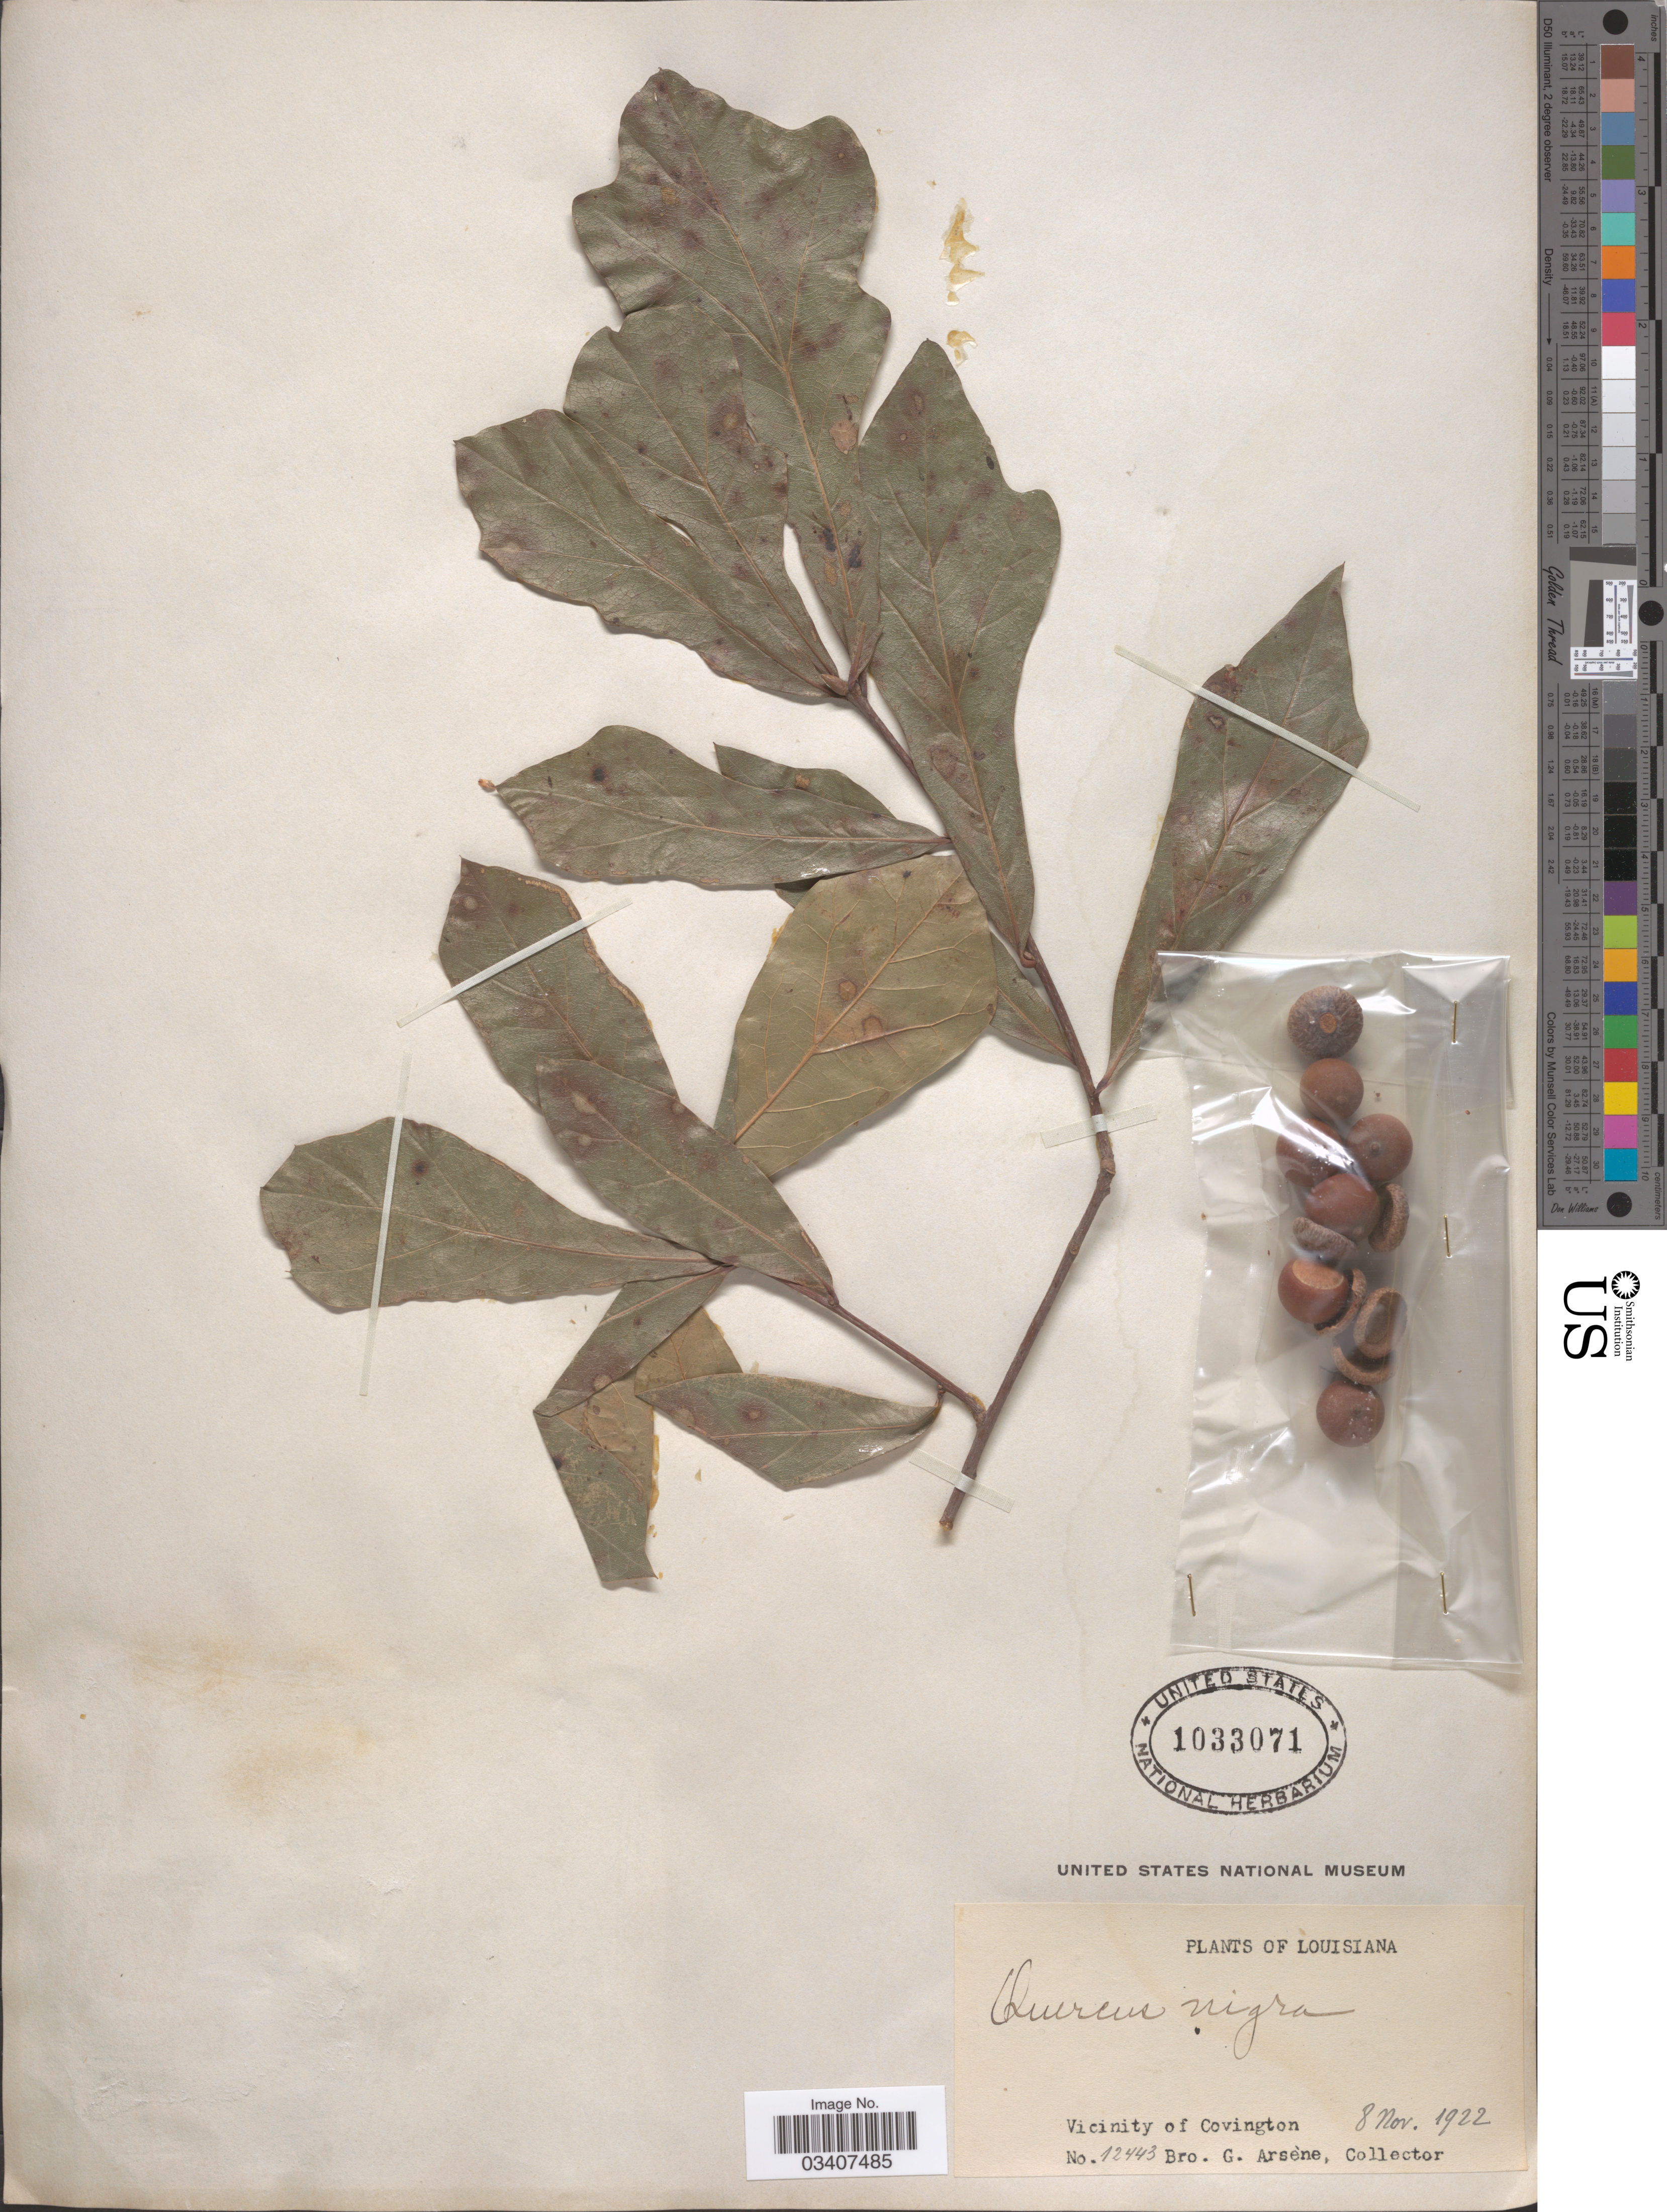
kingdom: Plantae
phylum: Tracheophyta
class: Magnoliopsida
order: Fagales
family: Fagaceae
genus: Quercus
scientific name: Quercus nigra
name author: L.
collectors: Bro. G. Arsène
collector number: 12443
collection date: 1922-11-08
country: United States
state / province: Louisiana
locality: Vicinity of Covington.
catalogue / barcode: US 1033071